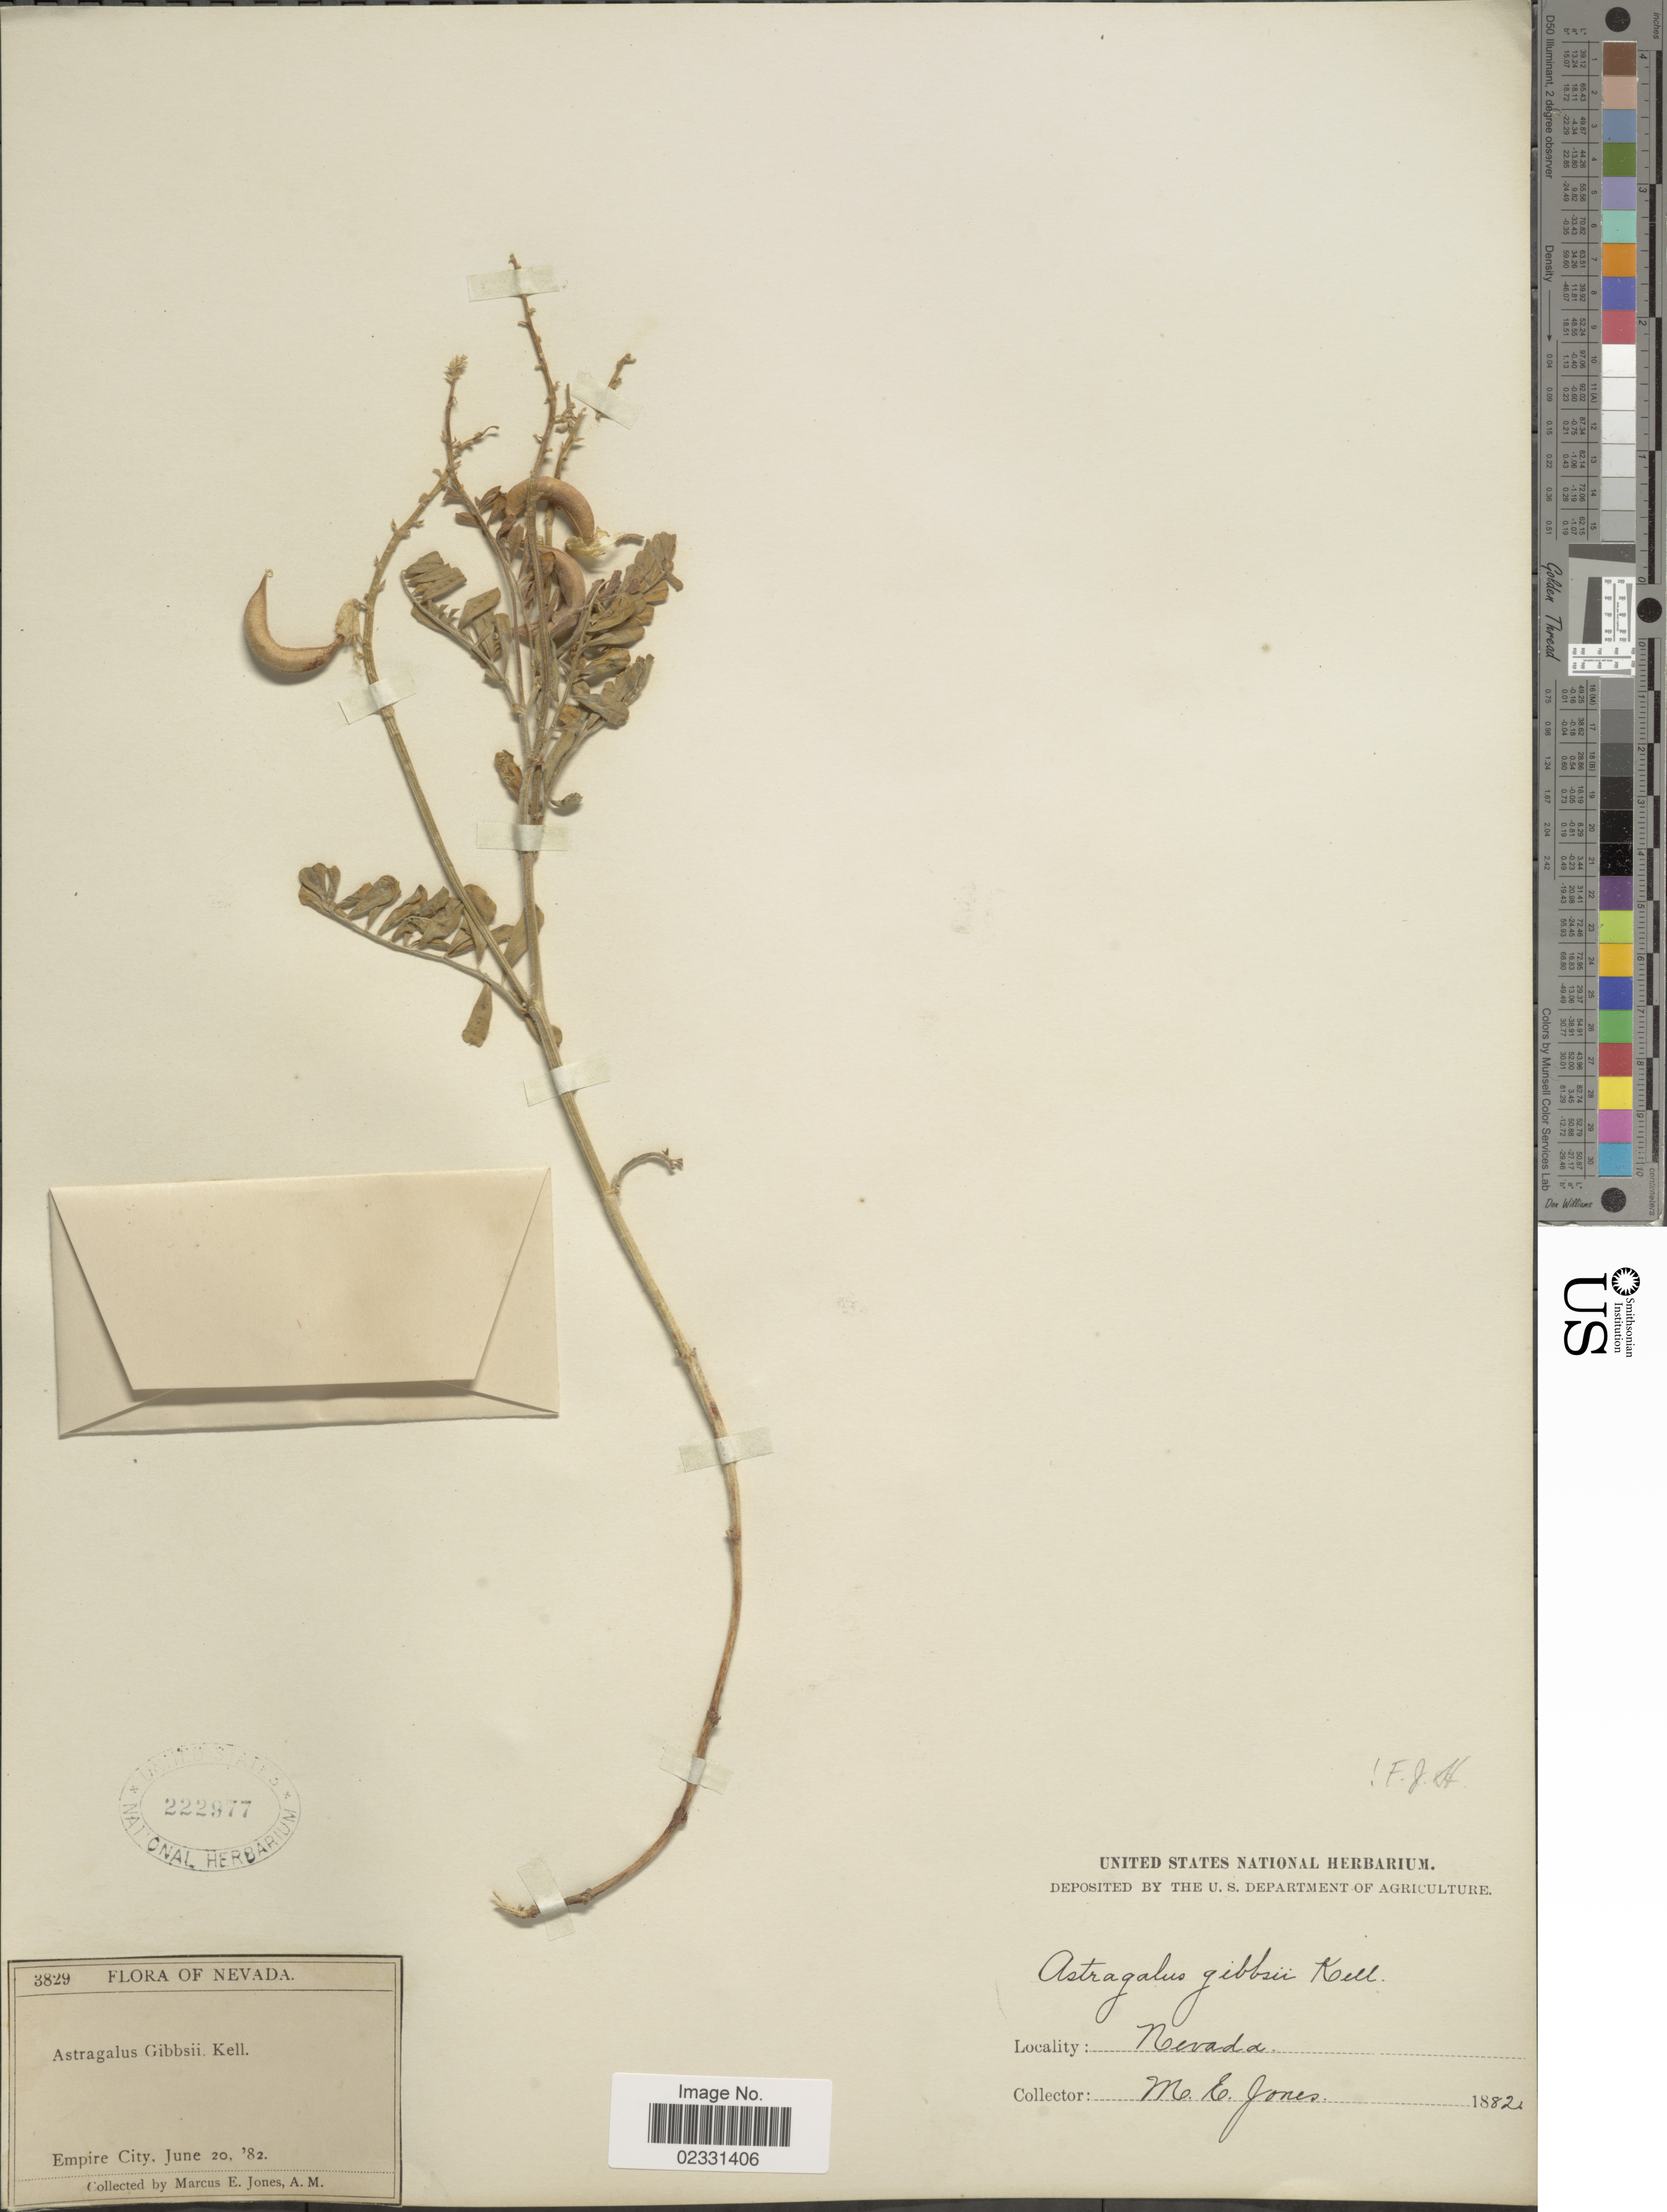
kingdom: Plantae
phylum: Tracheophyta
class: Magnoliopsida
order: Fabales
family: Fabaceae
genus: Astragalus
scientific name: Astragalus gibbsii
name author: Kellogg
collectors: M. E. Jones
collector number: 3829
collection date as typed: Transcribed d/m/y: 20/6/82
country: United States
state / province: Nevada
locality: Empire City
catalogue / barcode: US 222977